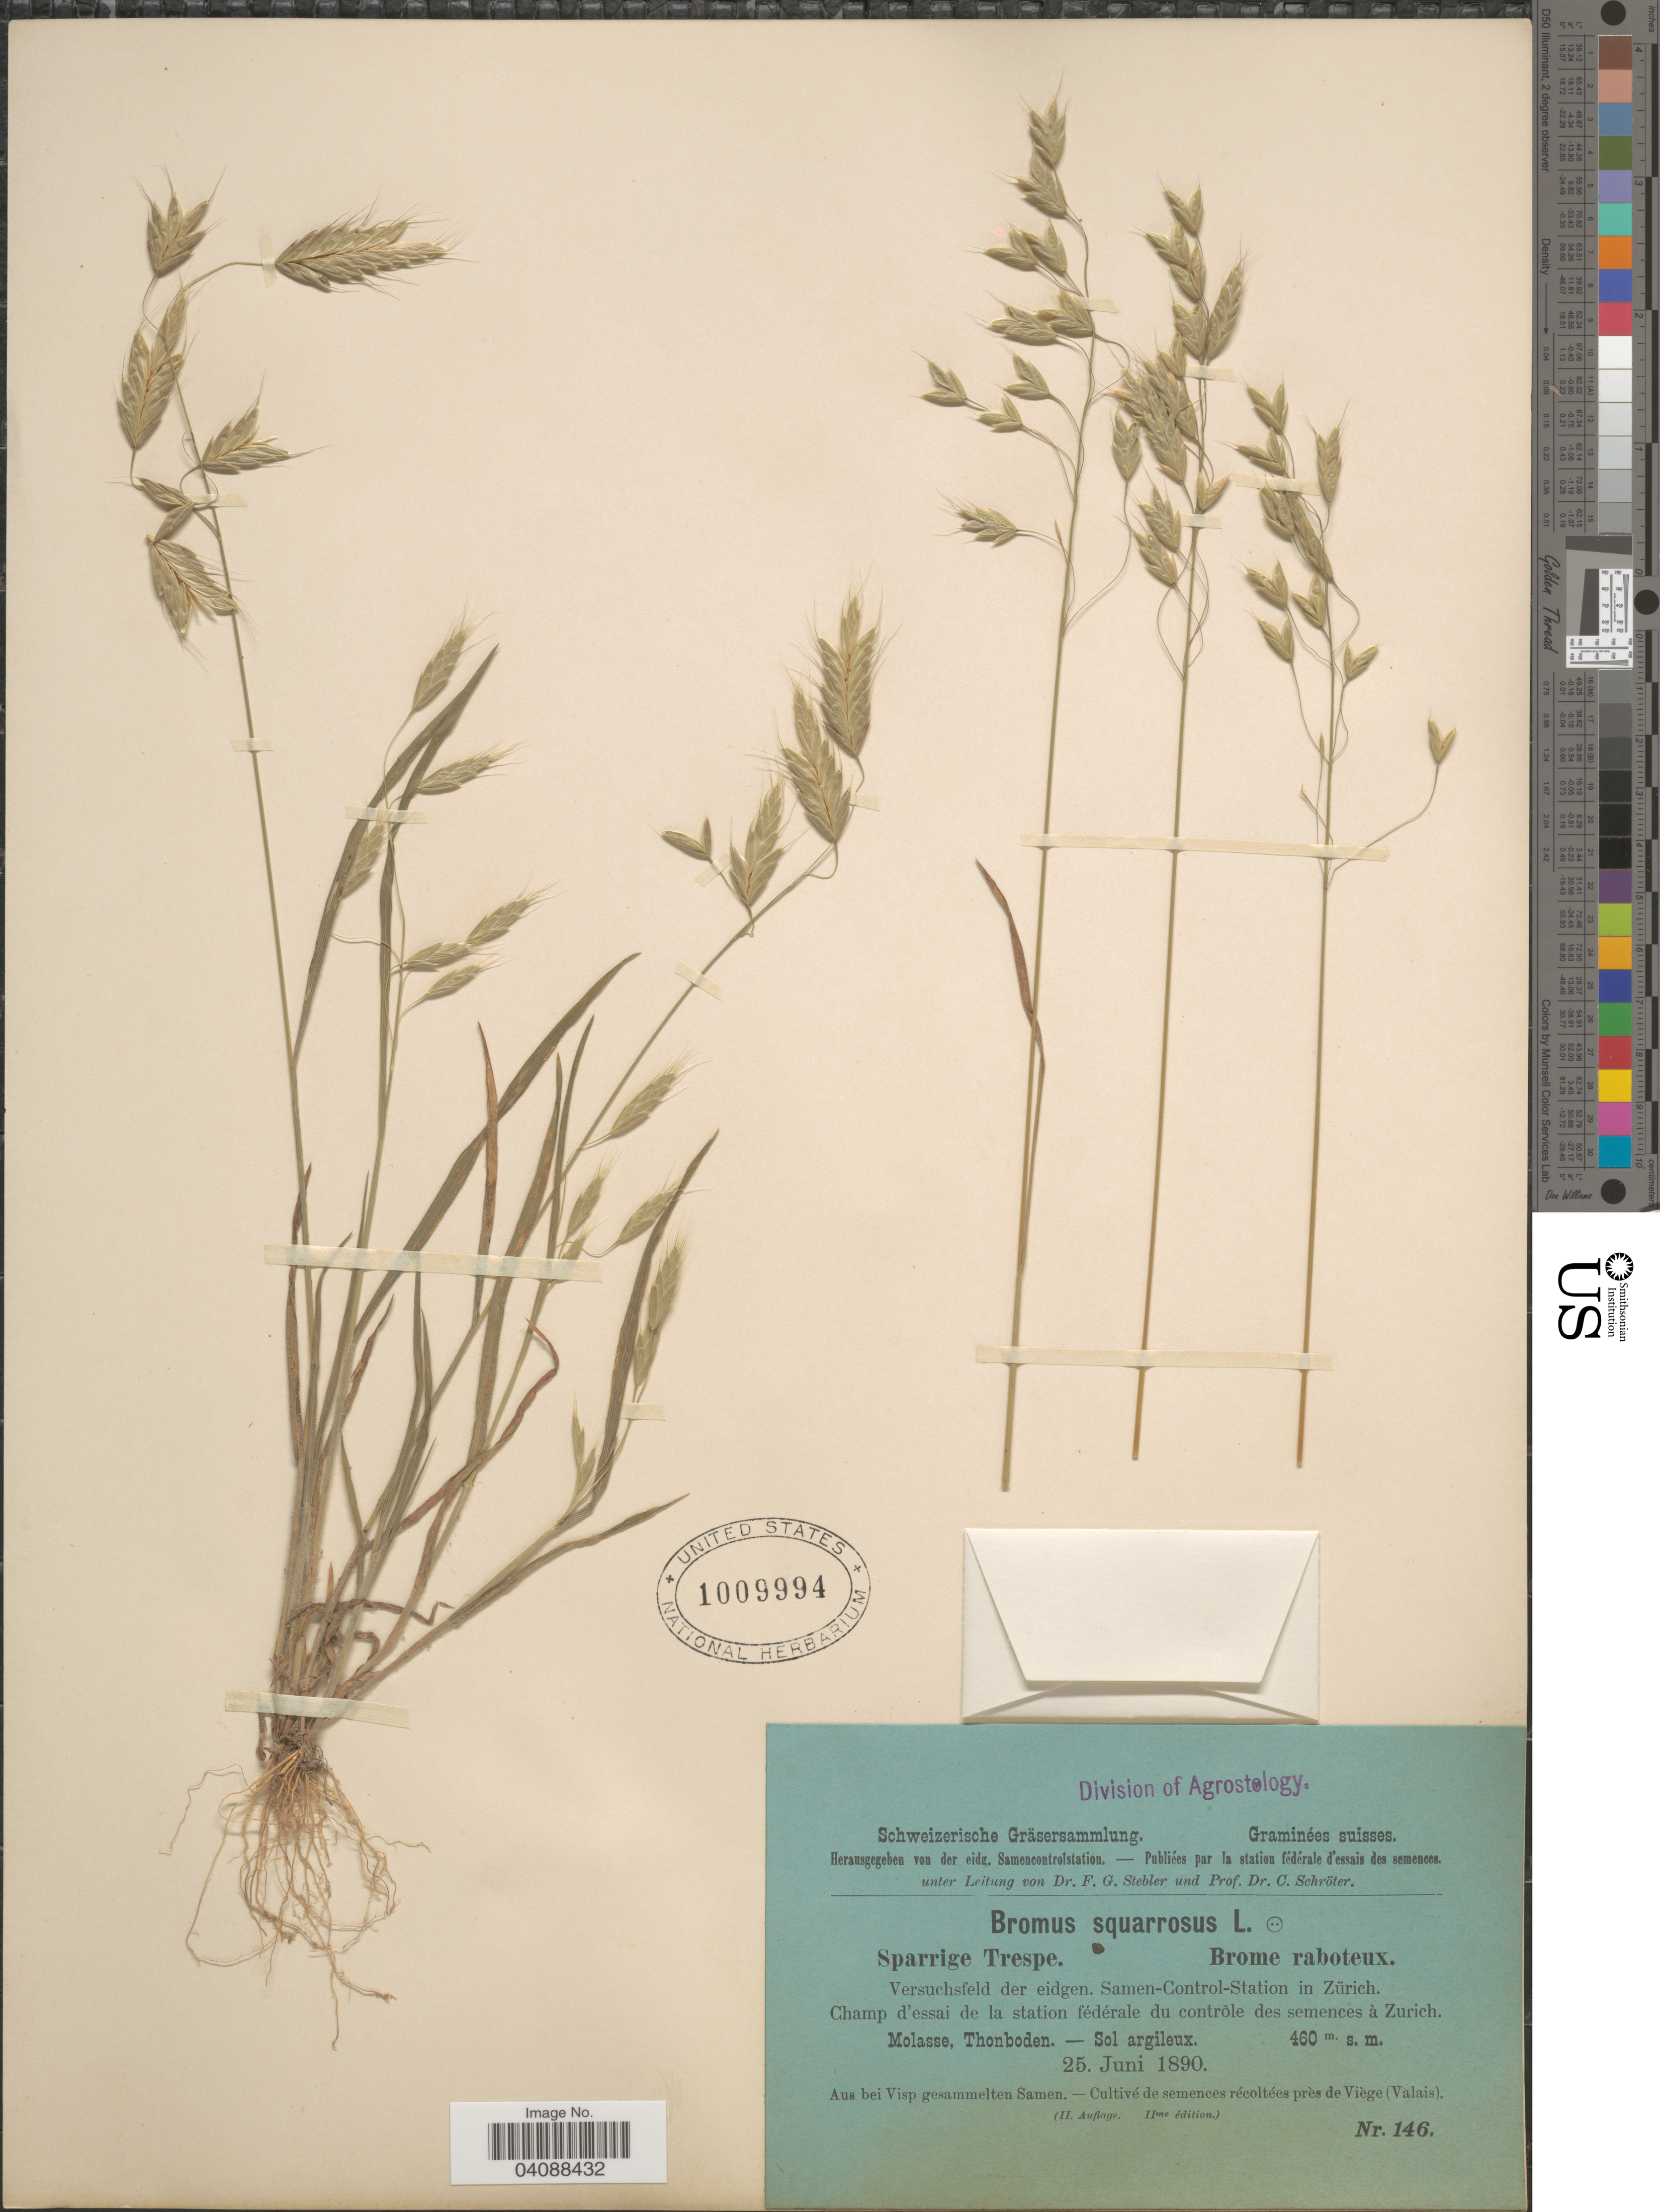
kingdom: Plantae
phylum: Tracheophyta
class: Liliopsida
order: Poales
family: Poaceae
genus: Bromus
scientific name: Bromus squarrosus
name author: L.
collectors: Stebler, F.G. & Schröter, C.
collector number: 146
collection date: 1890-06-25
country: Switzerland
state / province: Zurich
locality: Suisses. Versuchsfeld der eidgen. Samen-Control-Station in Zürich. Champ d'essai de la station fédérale du contrôle des semences à Zurich. Molasse, Thonboden.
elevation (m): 460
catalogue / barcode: US 1009994